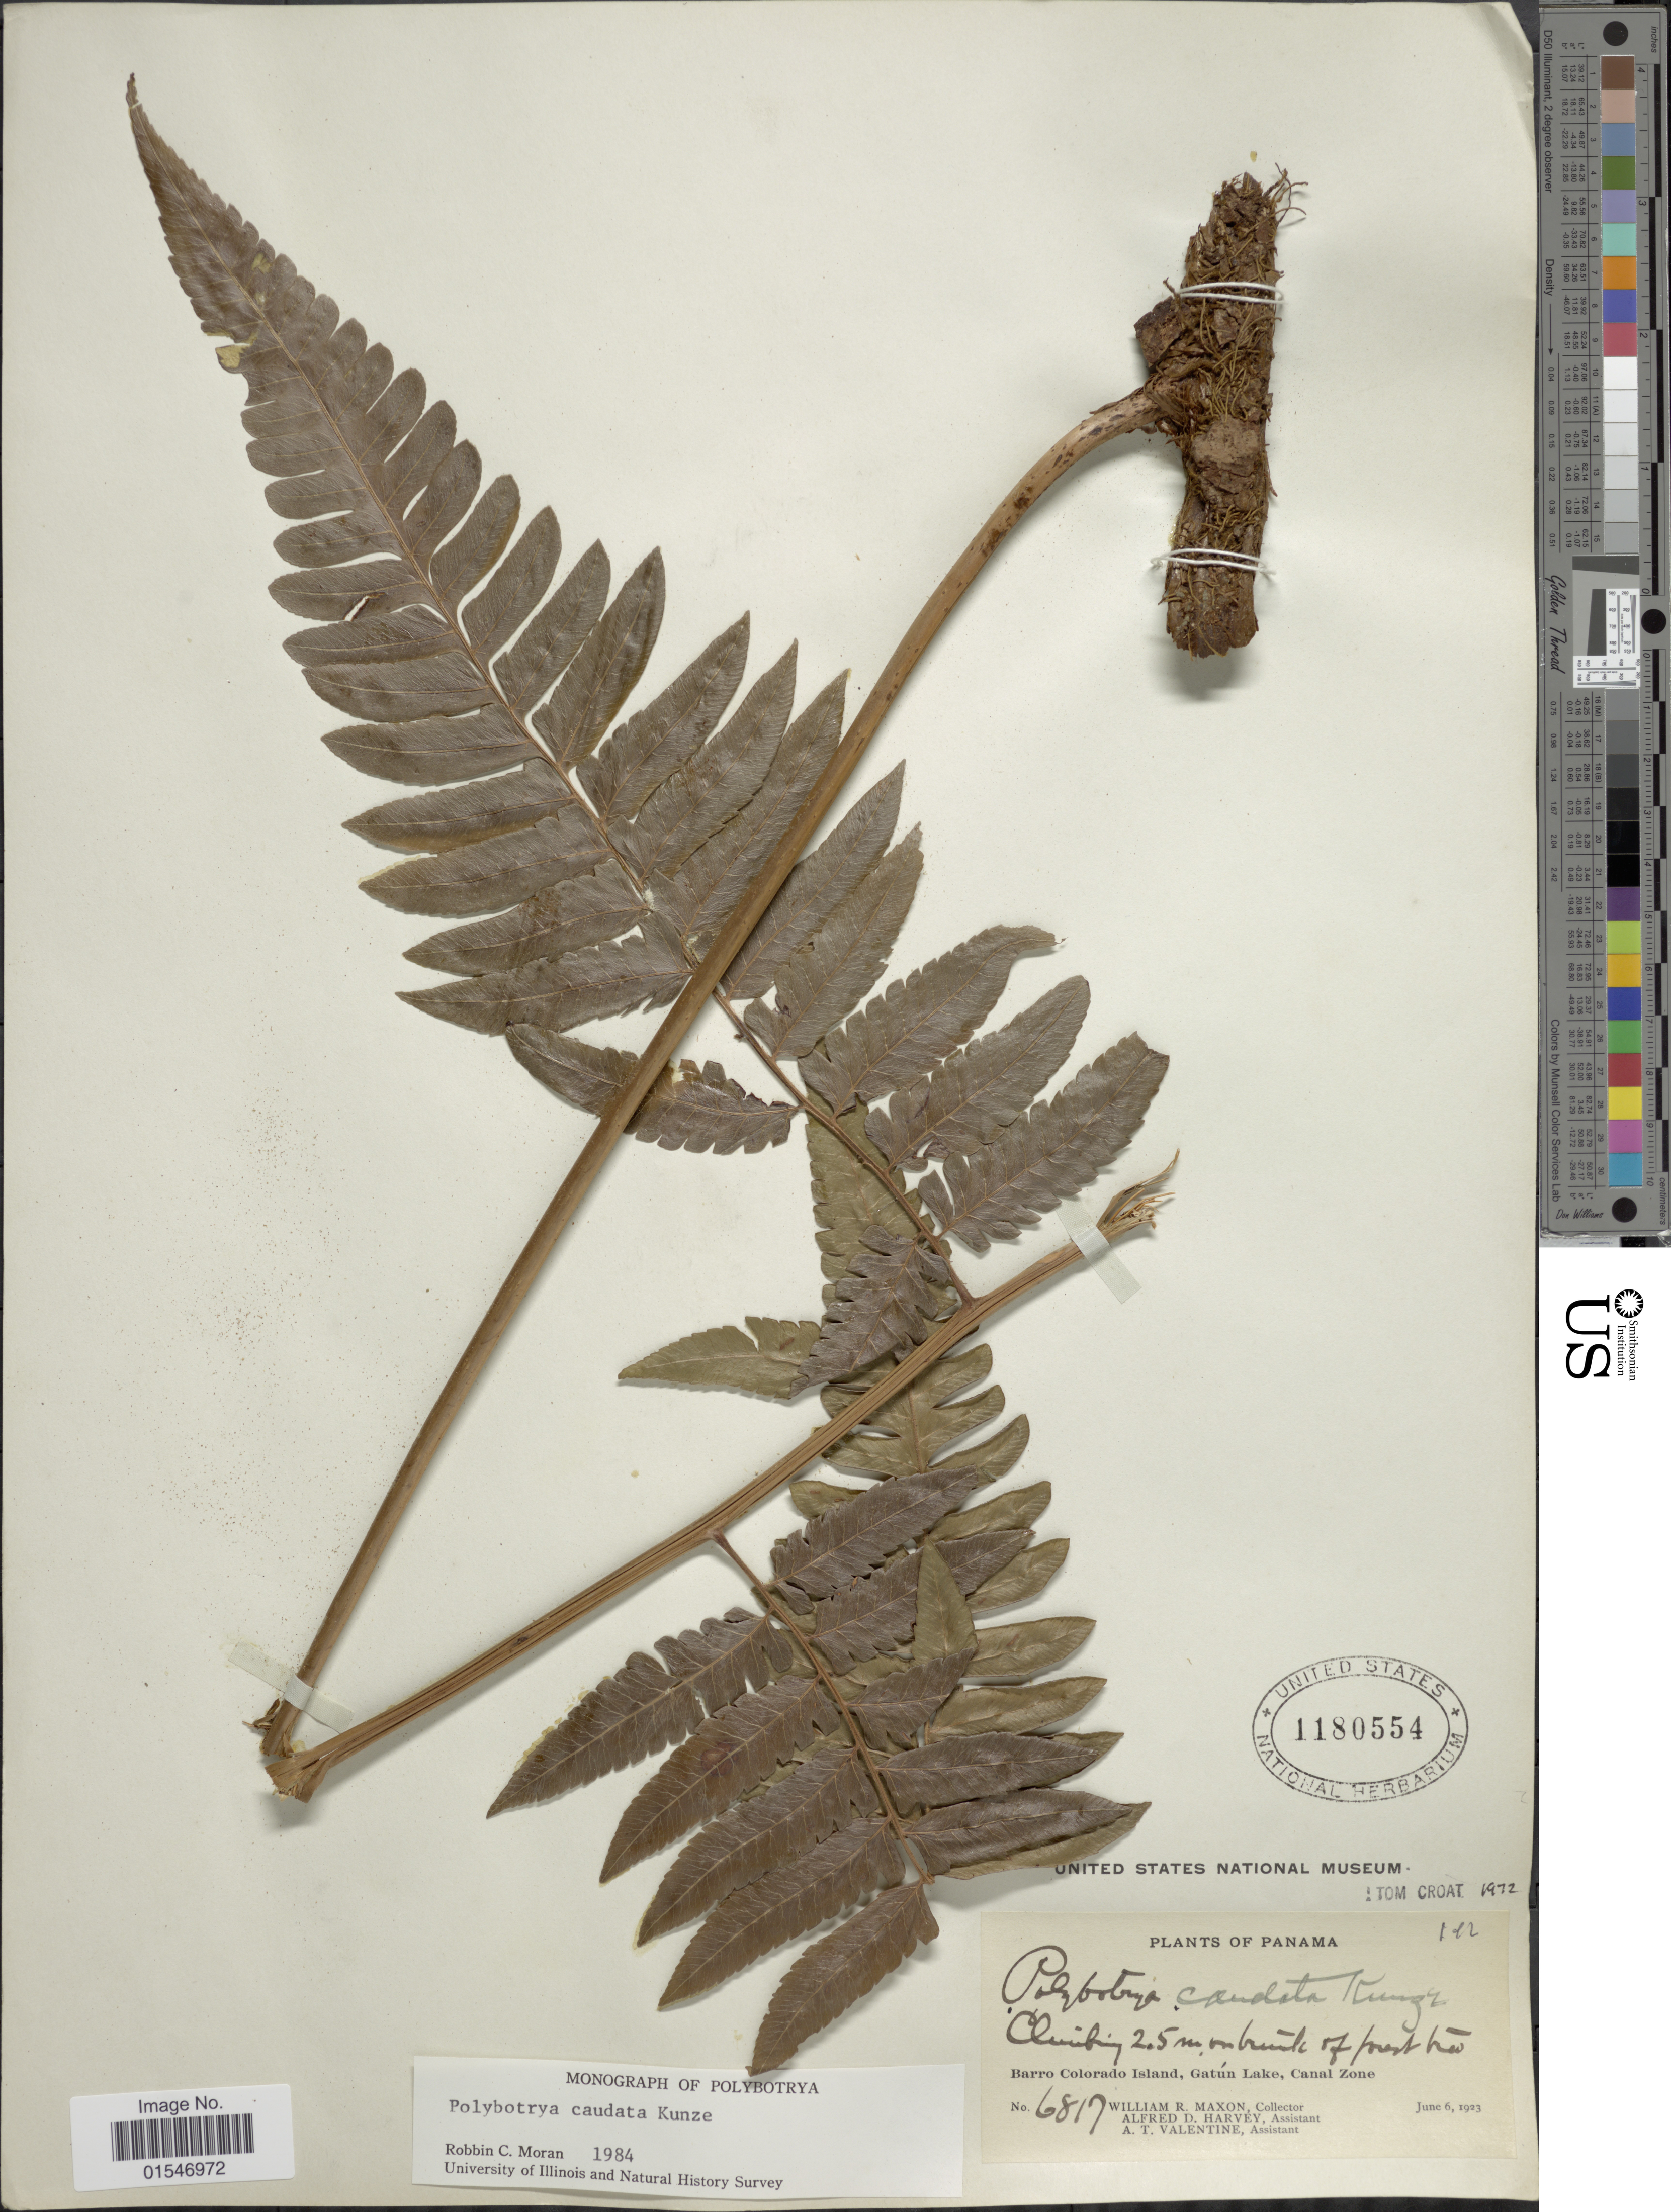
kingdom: Plantae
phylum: Tracheophyta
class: Polypodiopsida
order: Polypodiales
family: Dryopteridaceae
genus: Polybotrya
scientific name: Polybotrya caudata f. caudata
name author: Kunze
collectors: W. R. Maxon, A. D. Harvey & A. Valentine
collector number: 6817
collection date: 1923-06-06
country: Panama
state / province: Panamá Oeste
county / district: Canal Zone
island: Barro Colorado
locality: Panama. Barro Colorado Island, Gatun Lake, Canal Zone.